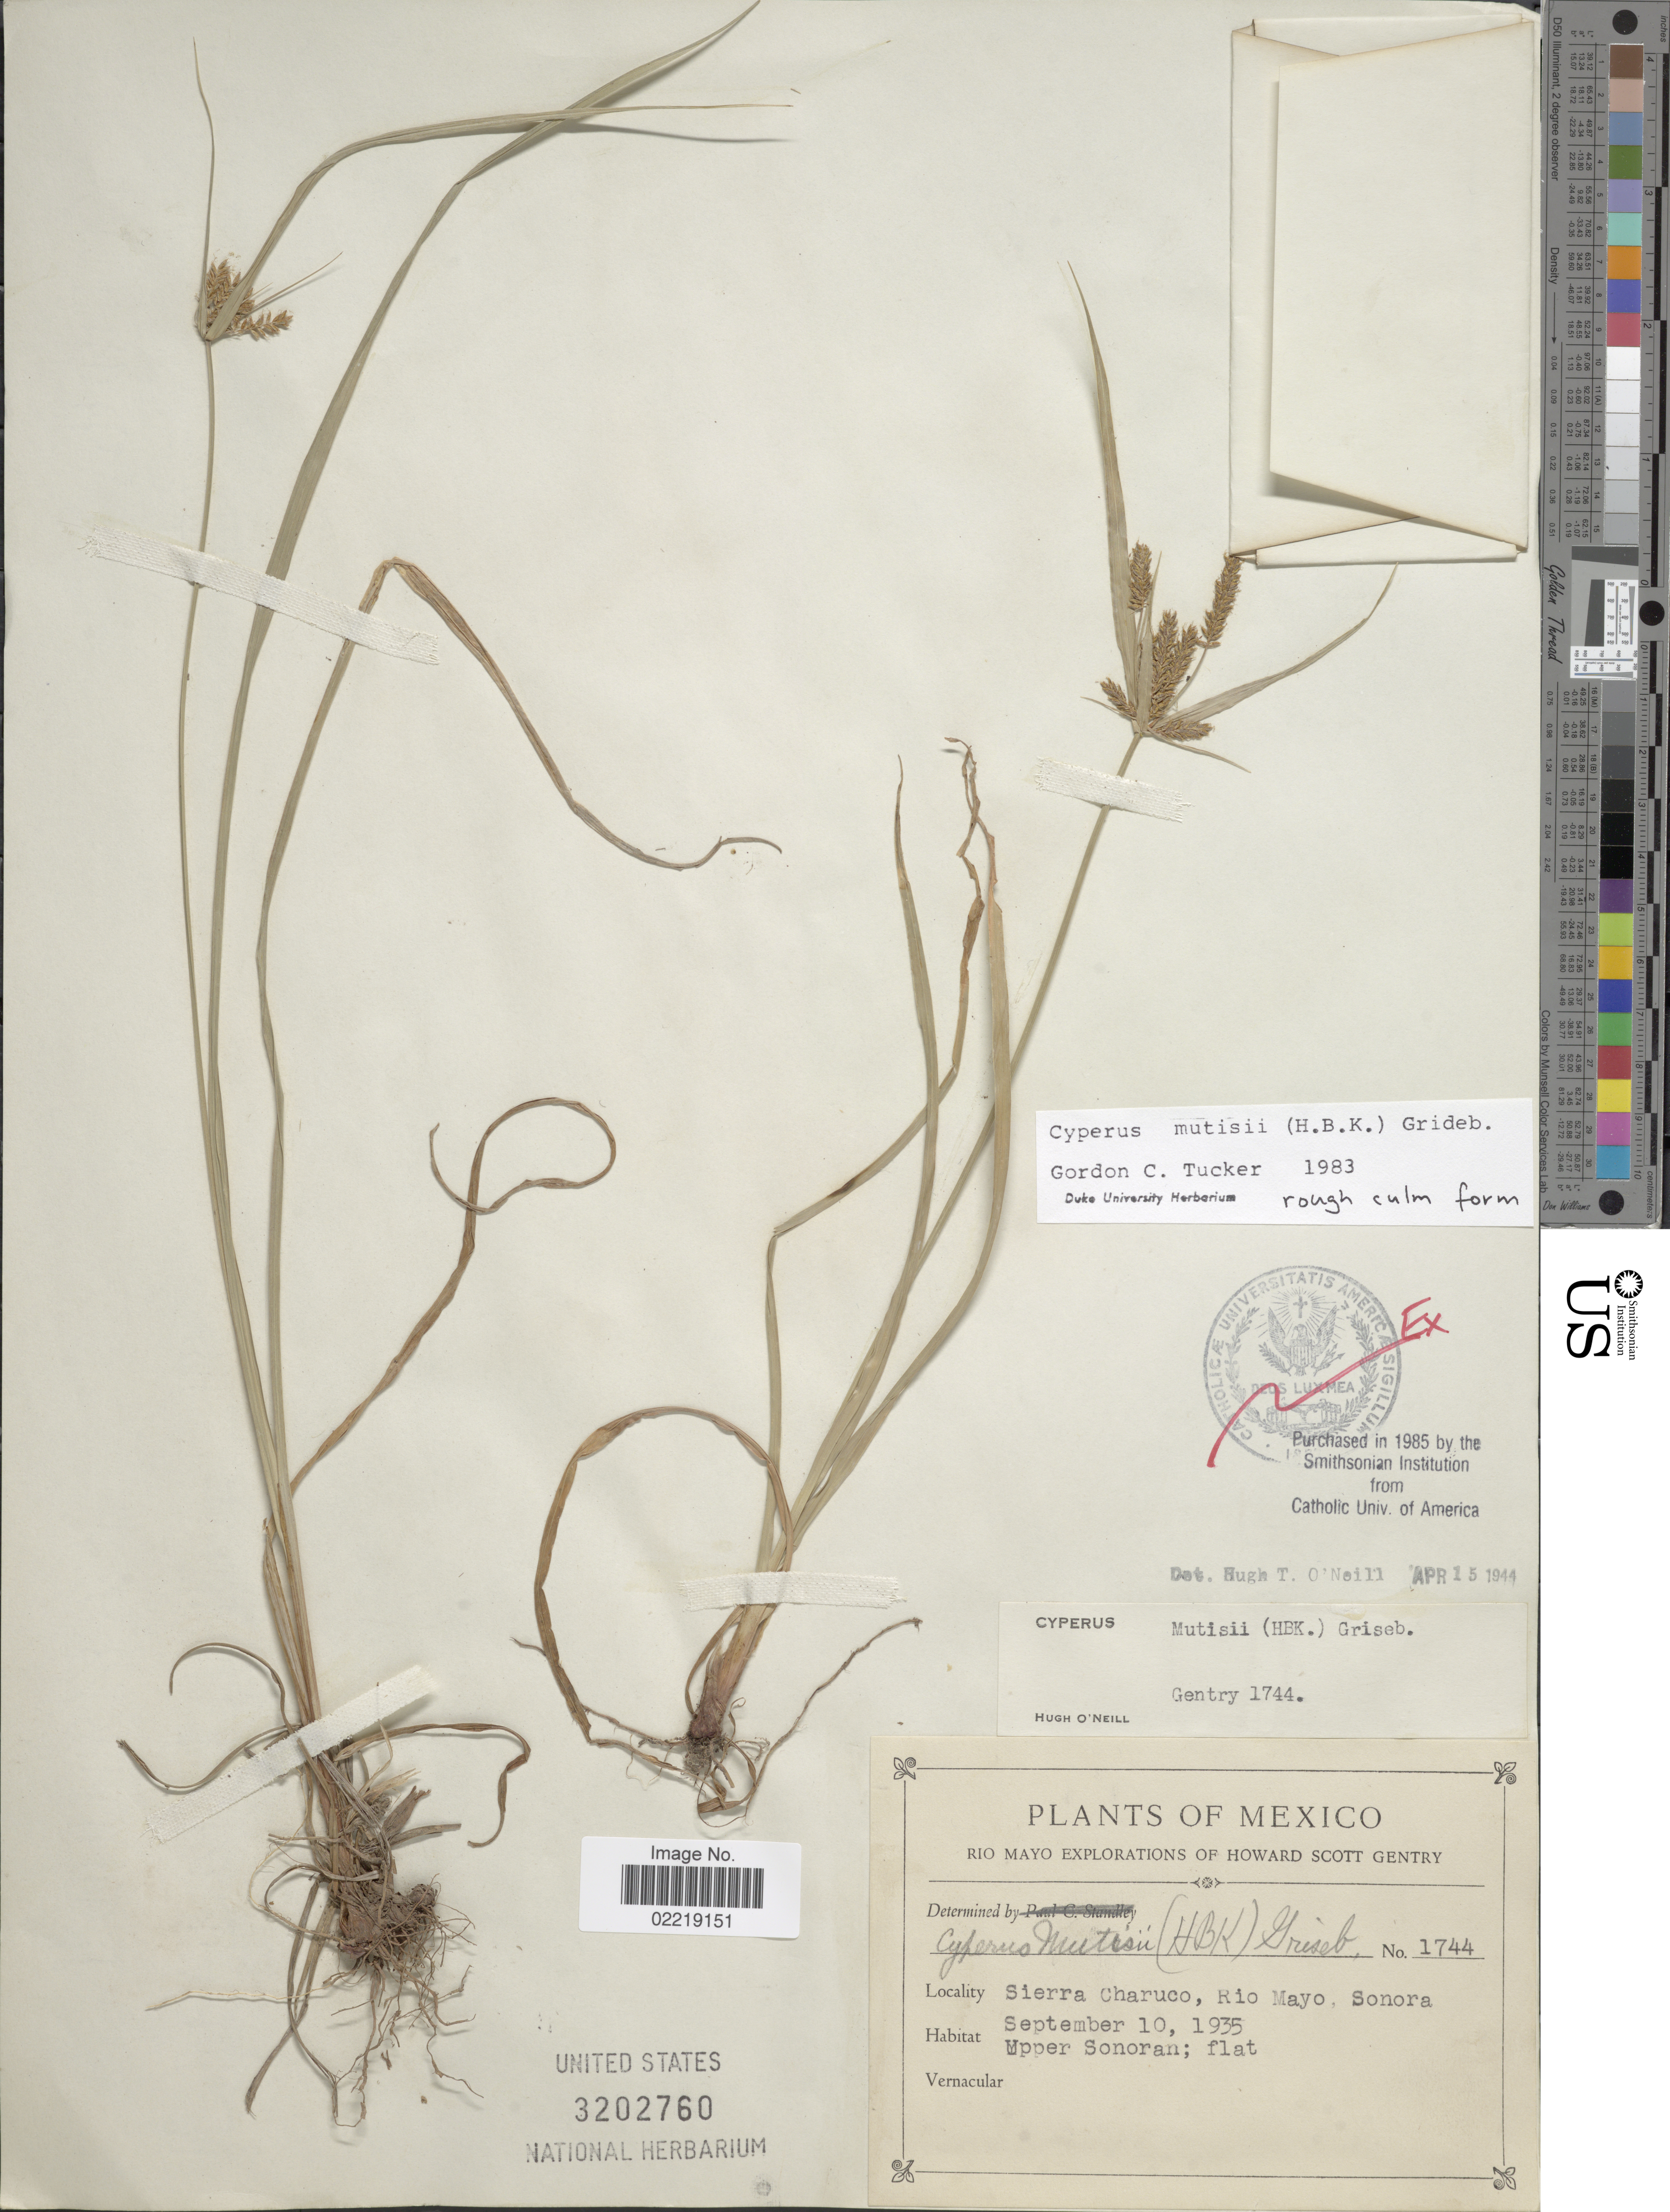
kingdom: Plantae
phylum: Tracheophyta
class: Liliopsida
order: Poales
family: Cyperaceae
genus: Cyperus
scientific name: Cyperus mutisii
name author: (Kunth) Andersson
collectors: H. S. Gentry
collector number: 1744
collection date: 1935-09-10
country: Mexico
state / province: Sonora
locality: Sierra Charuco, Rio Mayo, upper Sonoran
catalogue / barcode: US 3202760